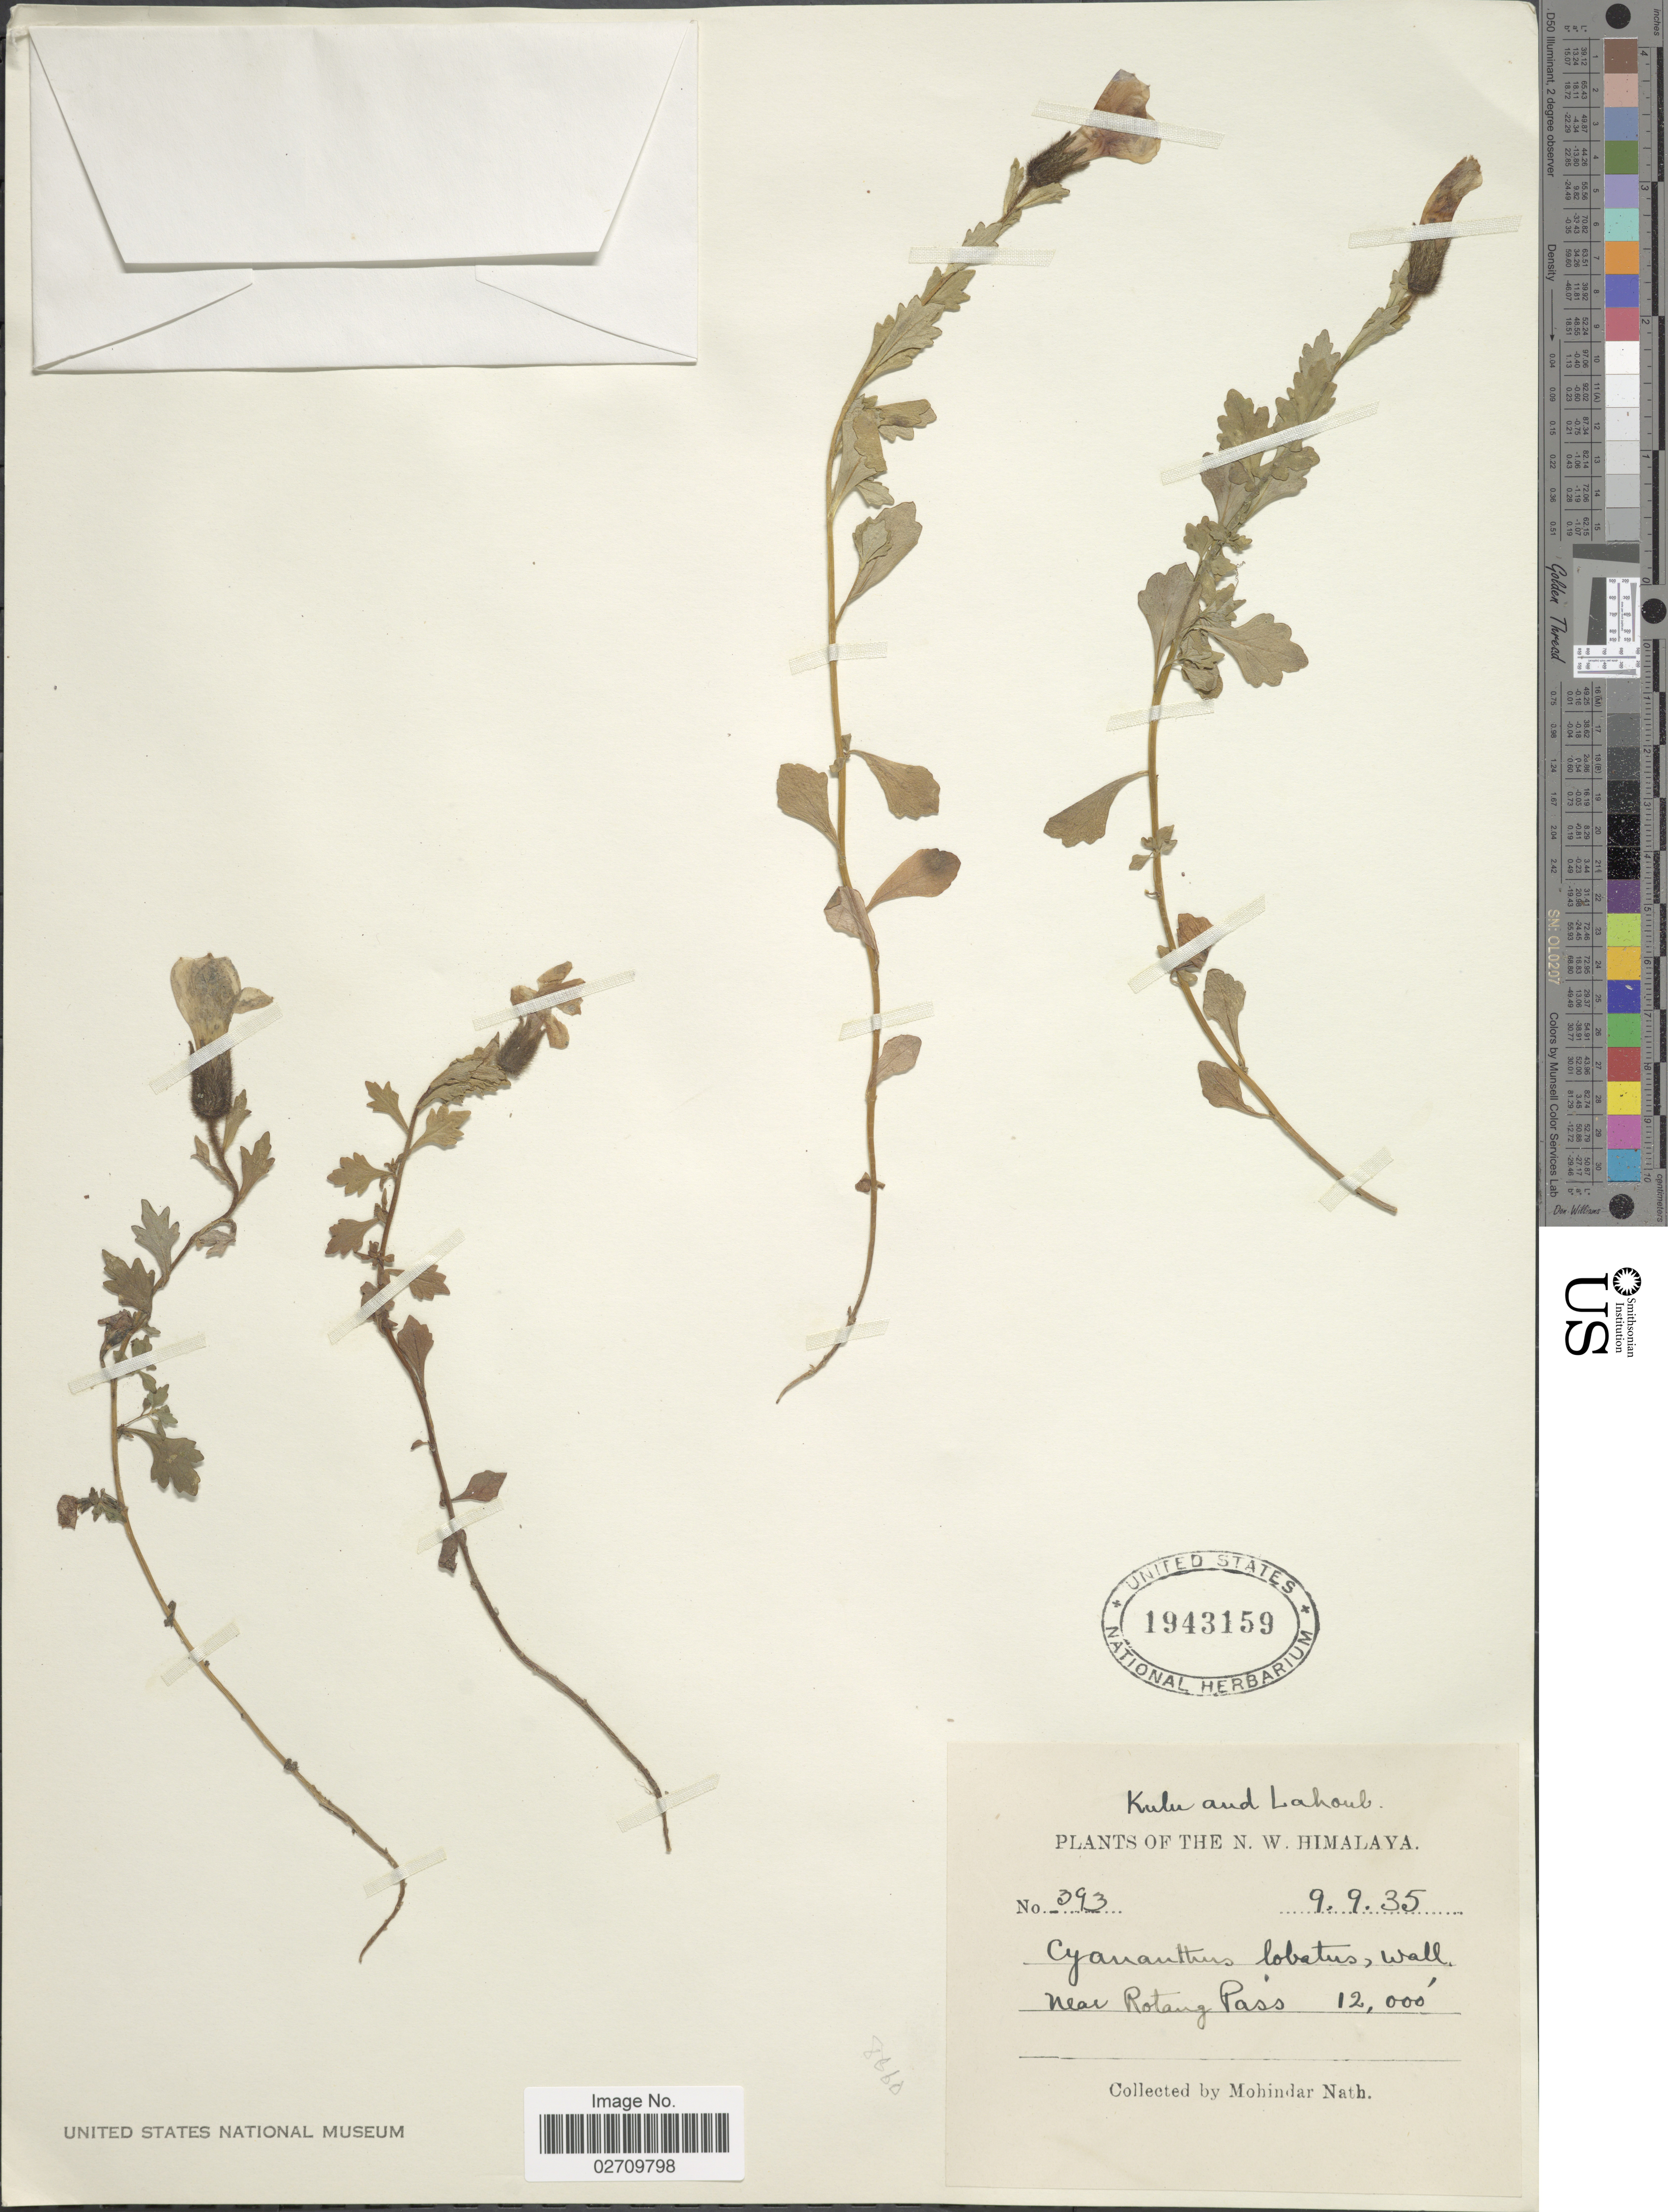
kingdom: Plantae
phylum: Tracheophyta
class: Magnoliopsida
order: Asterales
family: Campanulaceae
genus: Cyananthus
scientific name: Cyananthus lobatus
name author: Wall.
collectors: M. Nath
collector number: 393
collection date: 1935-09-09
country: India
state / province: Himachal Pradesh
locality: Kulu and Lahoub, N.W. Himalaya, Near Rotang Pass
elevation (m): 3658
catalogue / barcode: US 1943159